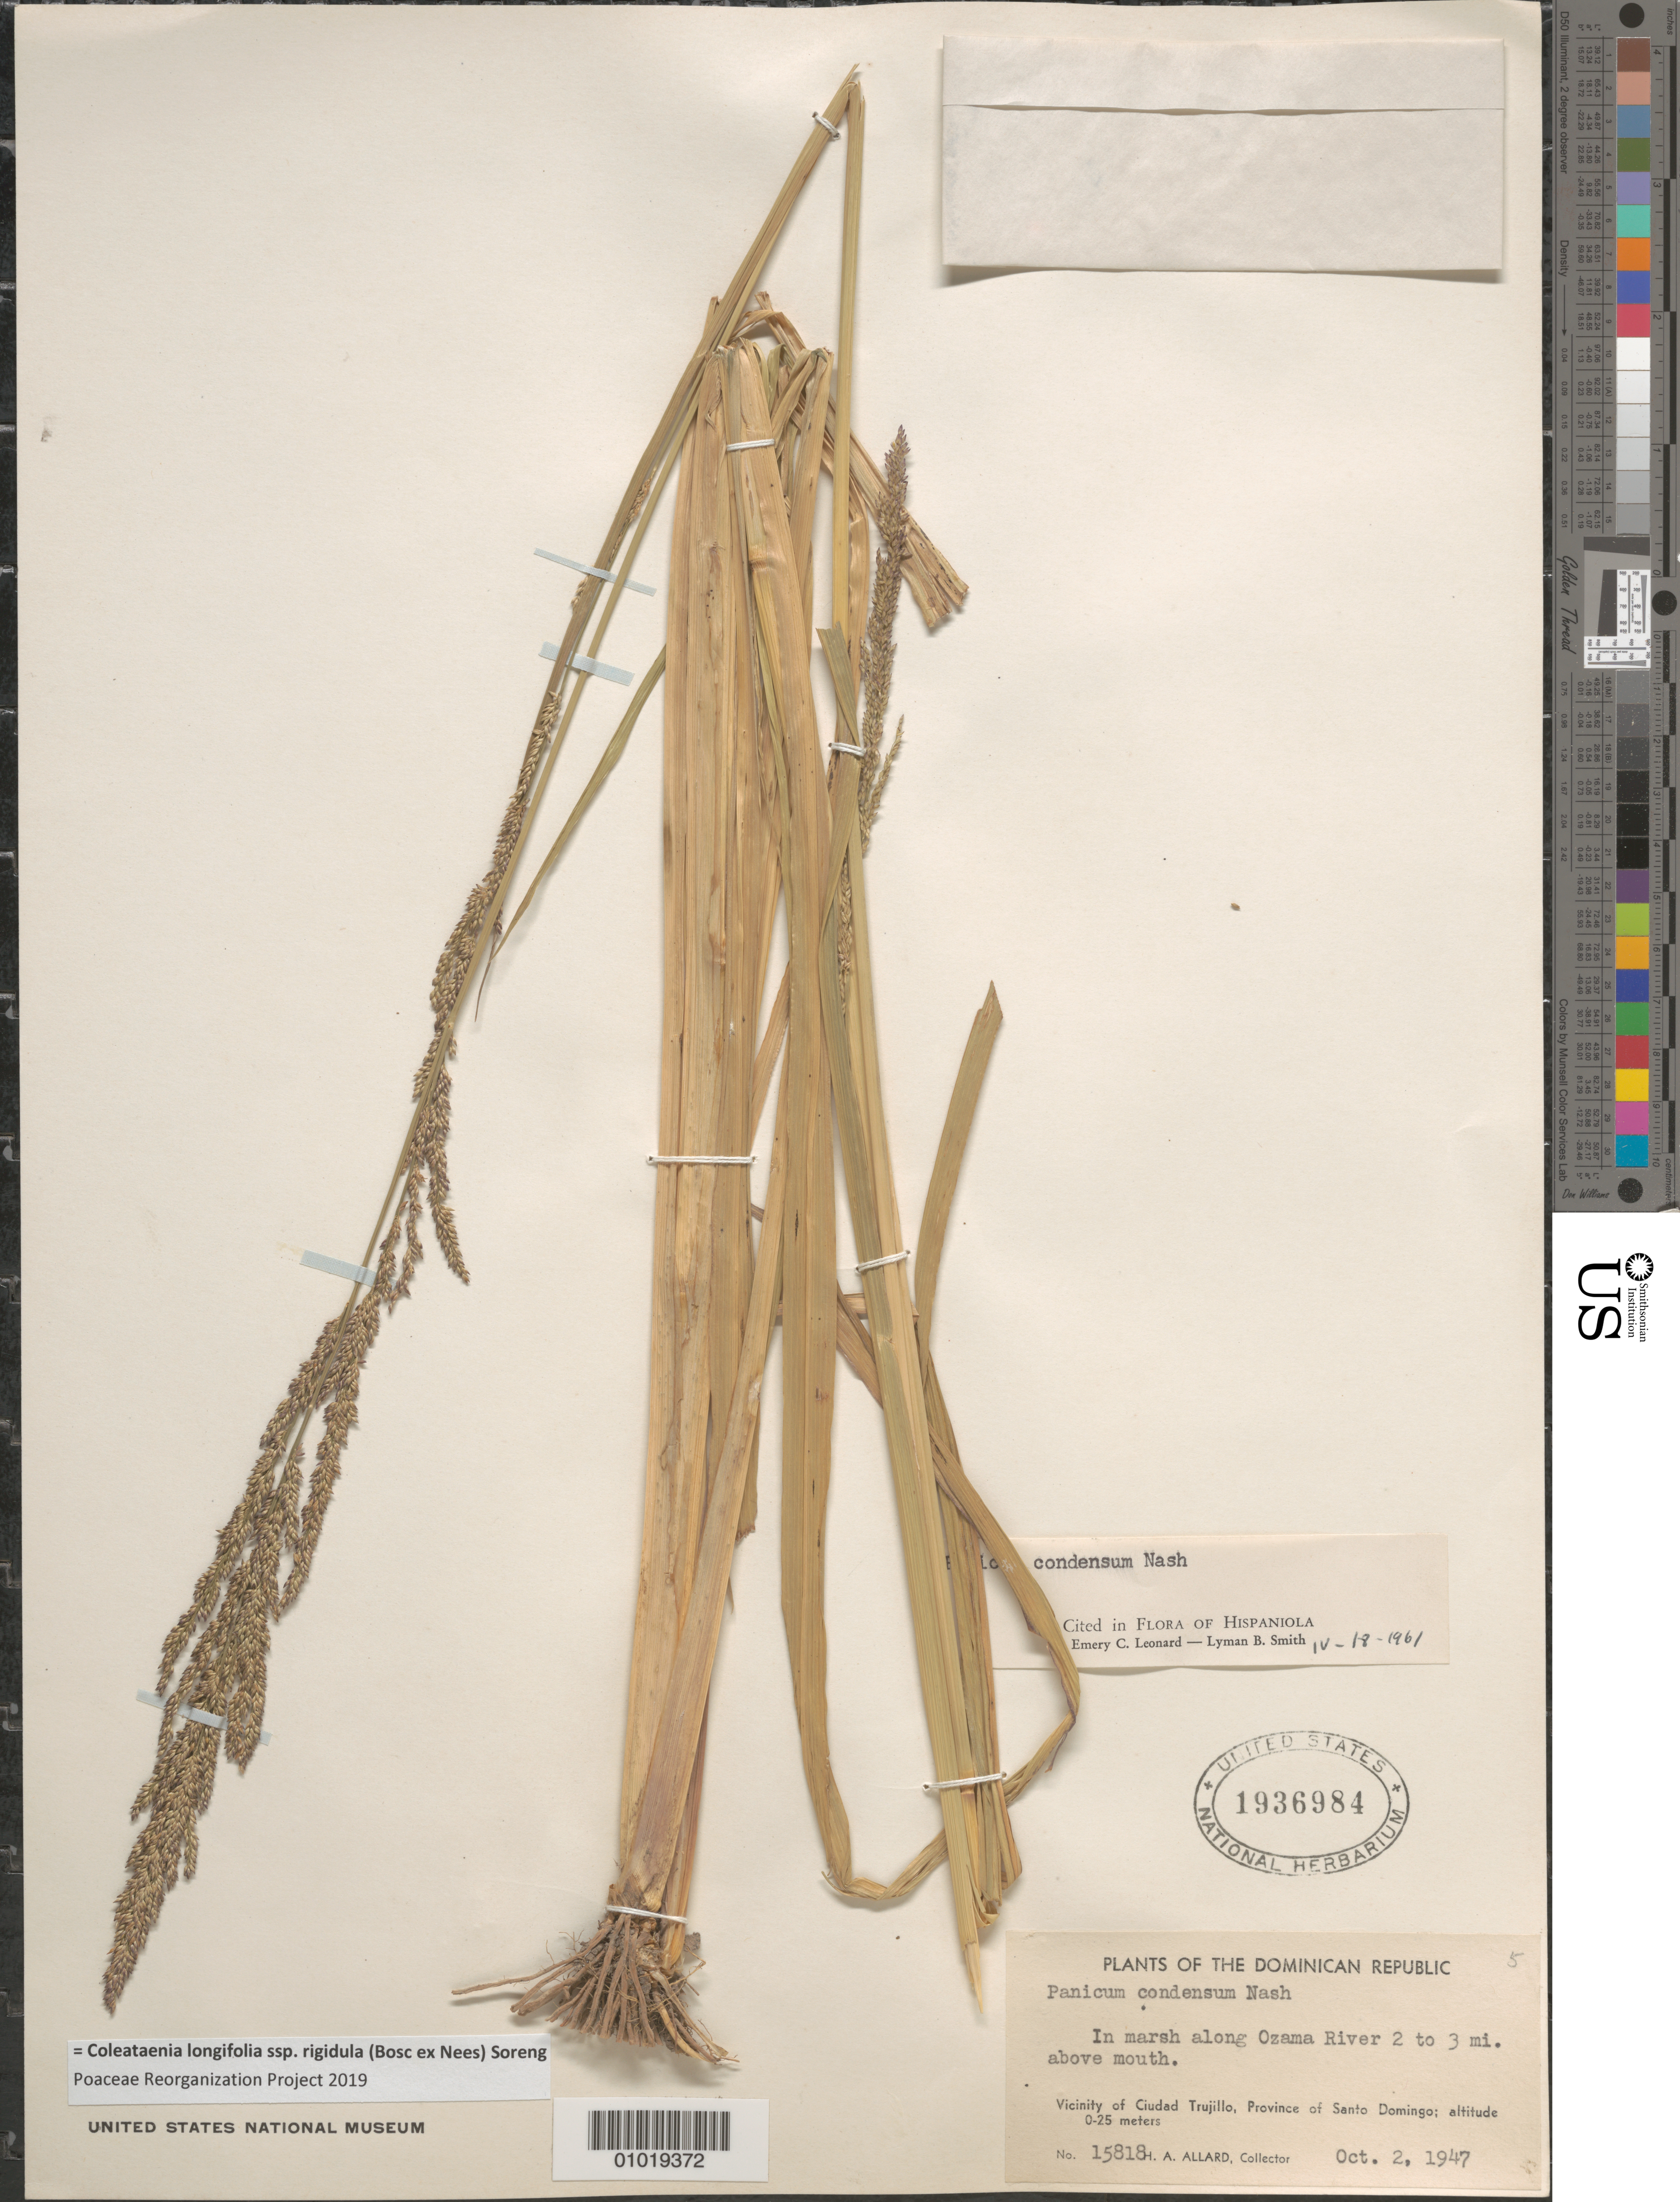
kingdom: Plantae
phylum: Tracheophyta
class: Liliopsida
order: Poales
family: Poaceae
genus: Panicum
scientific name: Panicum condensum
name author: Nash ex Small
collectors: H. A. Allard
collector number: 15818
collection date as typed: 02 Oct 1947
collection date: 1947-10-02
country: Dominican Republic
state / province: Distrito Nacional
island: Hispaniola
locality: Vic. of Ciu. Santo Domingo, along Ozama River 2-3 m above mouth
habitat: in marsh on river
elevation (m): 0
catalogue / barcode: US 1936984